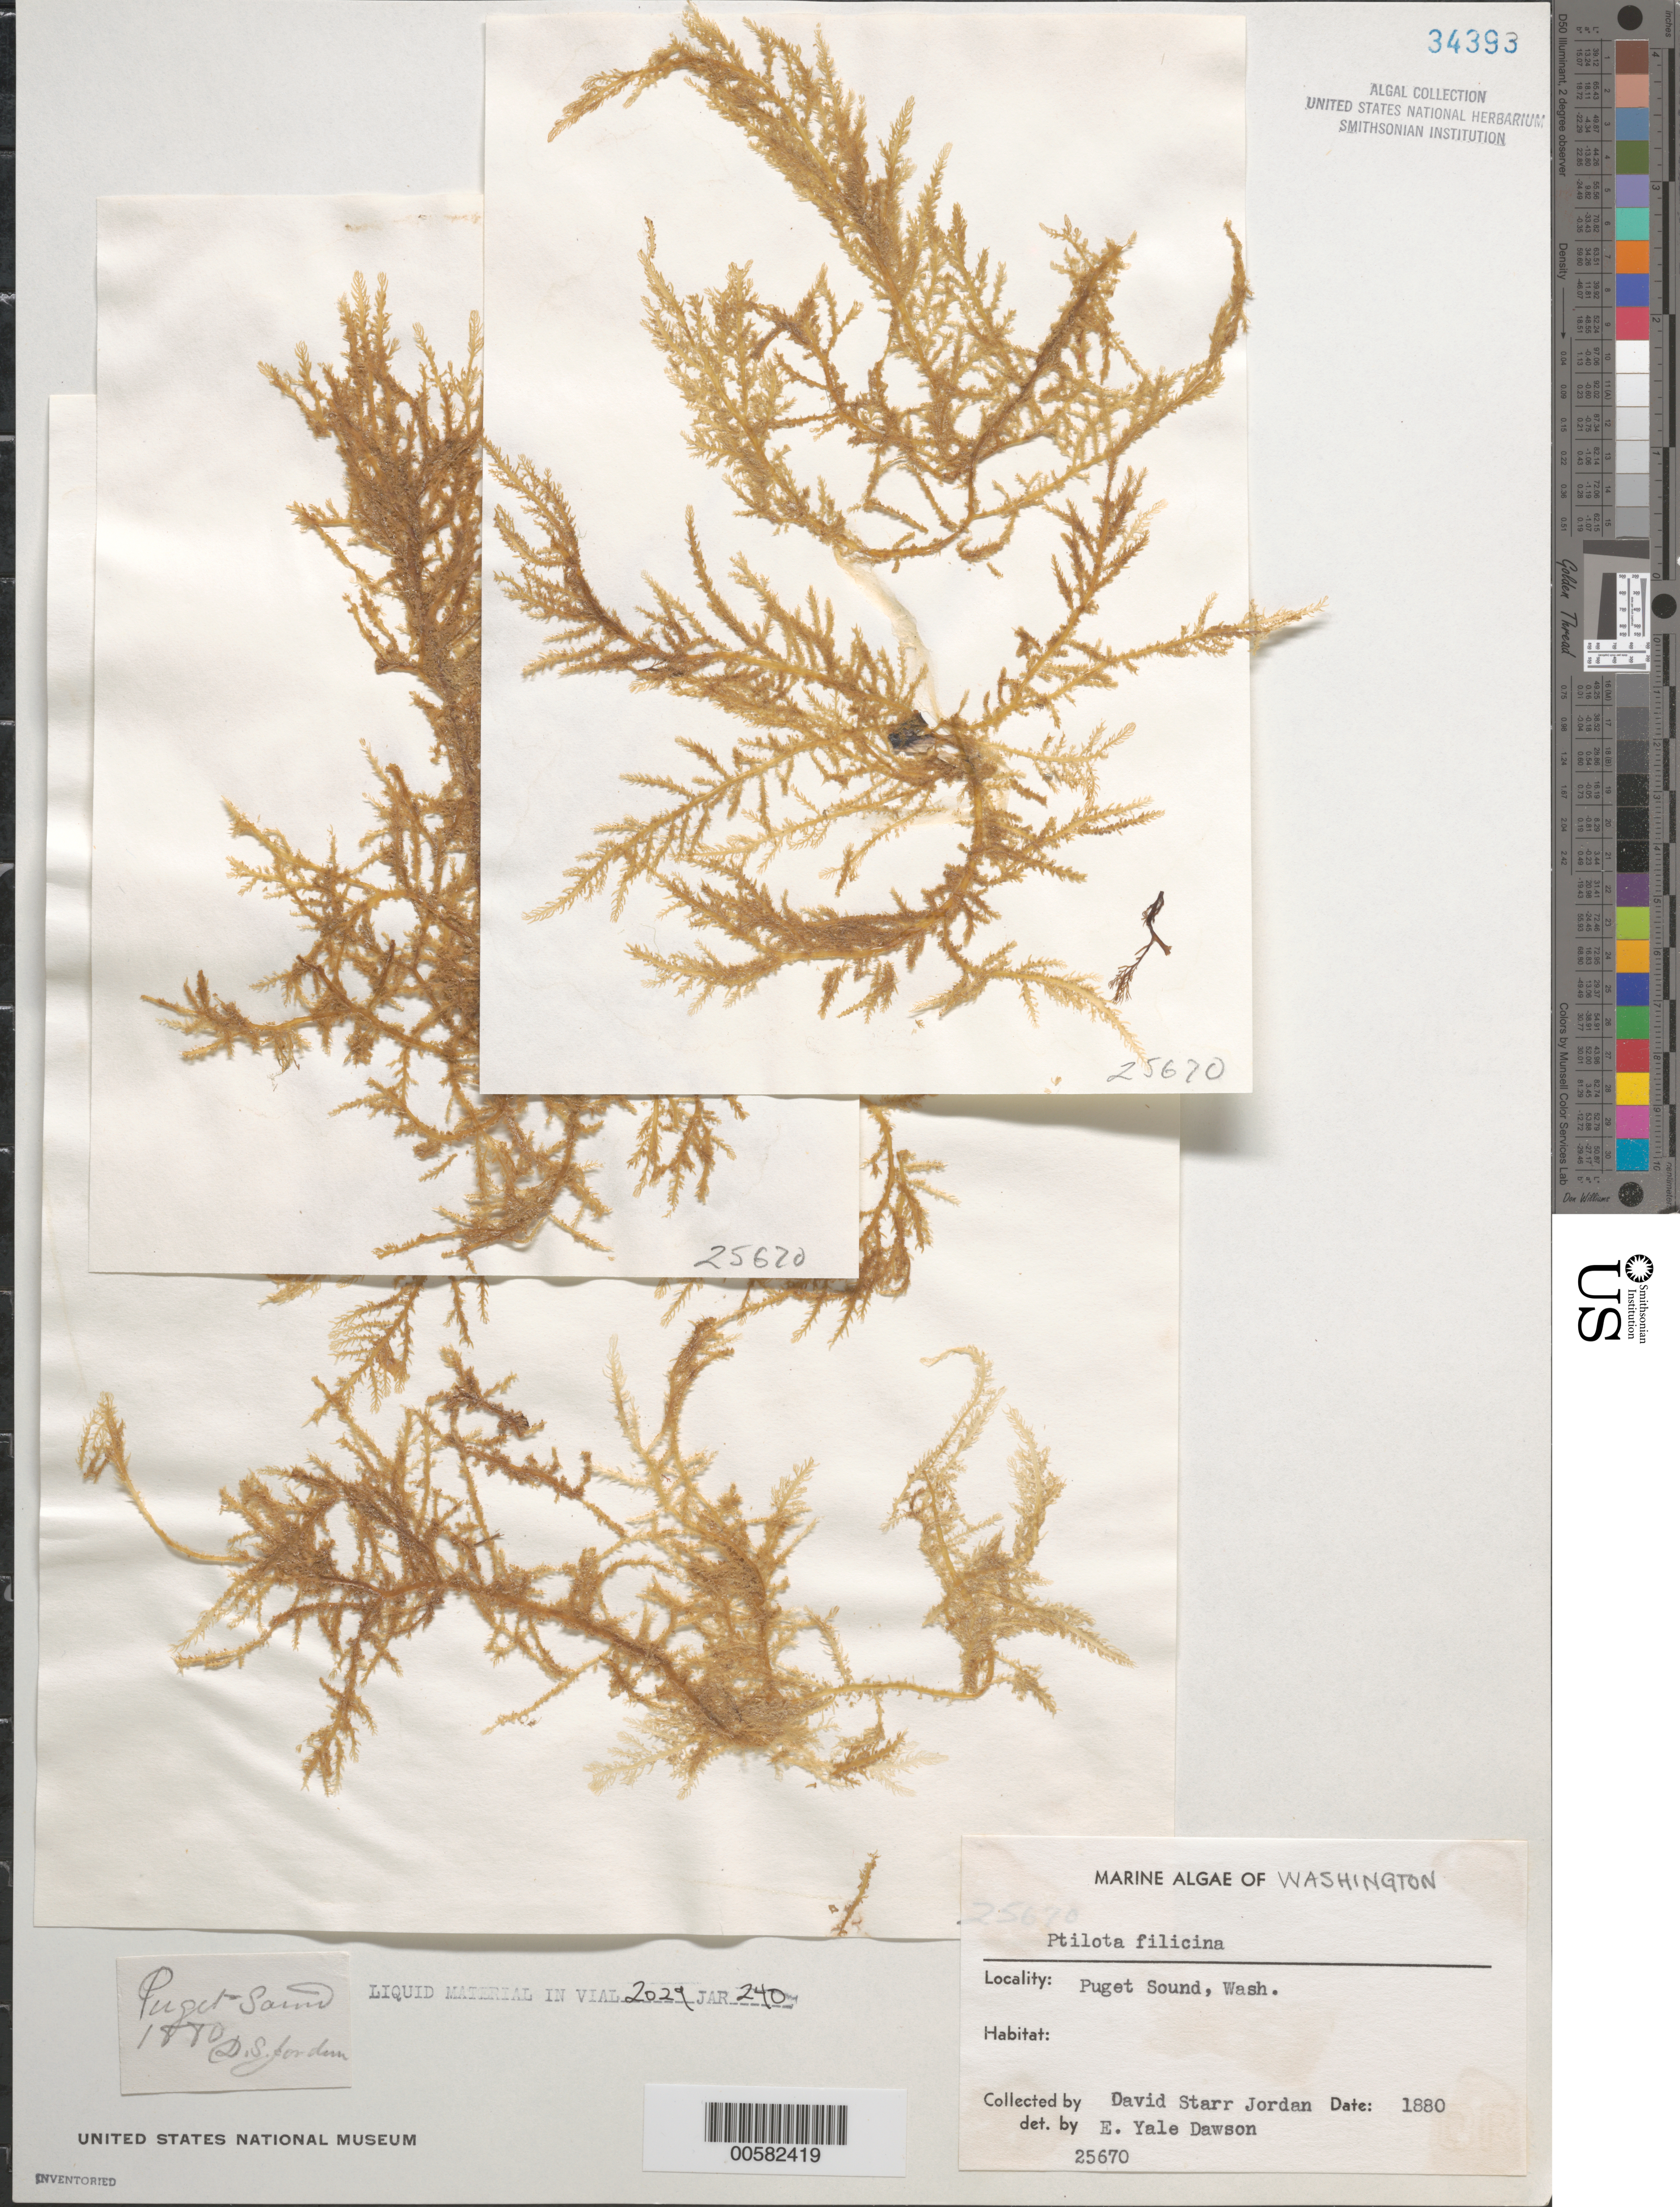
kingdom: Plantae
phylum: Rhodophyta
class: Florideophyceae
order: Ceramiales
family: Wrangeliaceae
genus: Ptilota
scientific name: Ptilota filicina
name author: J. Agardh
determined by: Dawson, E. Y.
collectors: D. Jordan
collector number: EYD 25670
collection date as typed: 1880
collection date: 1880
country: United States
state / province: Washington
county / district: King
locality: Puget Sound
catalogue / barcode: US 34393